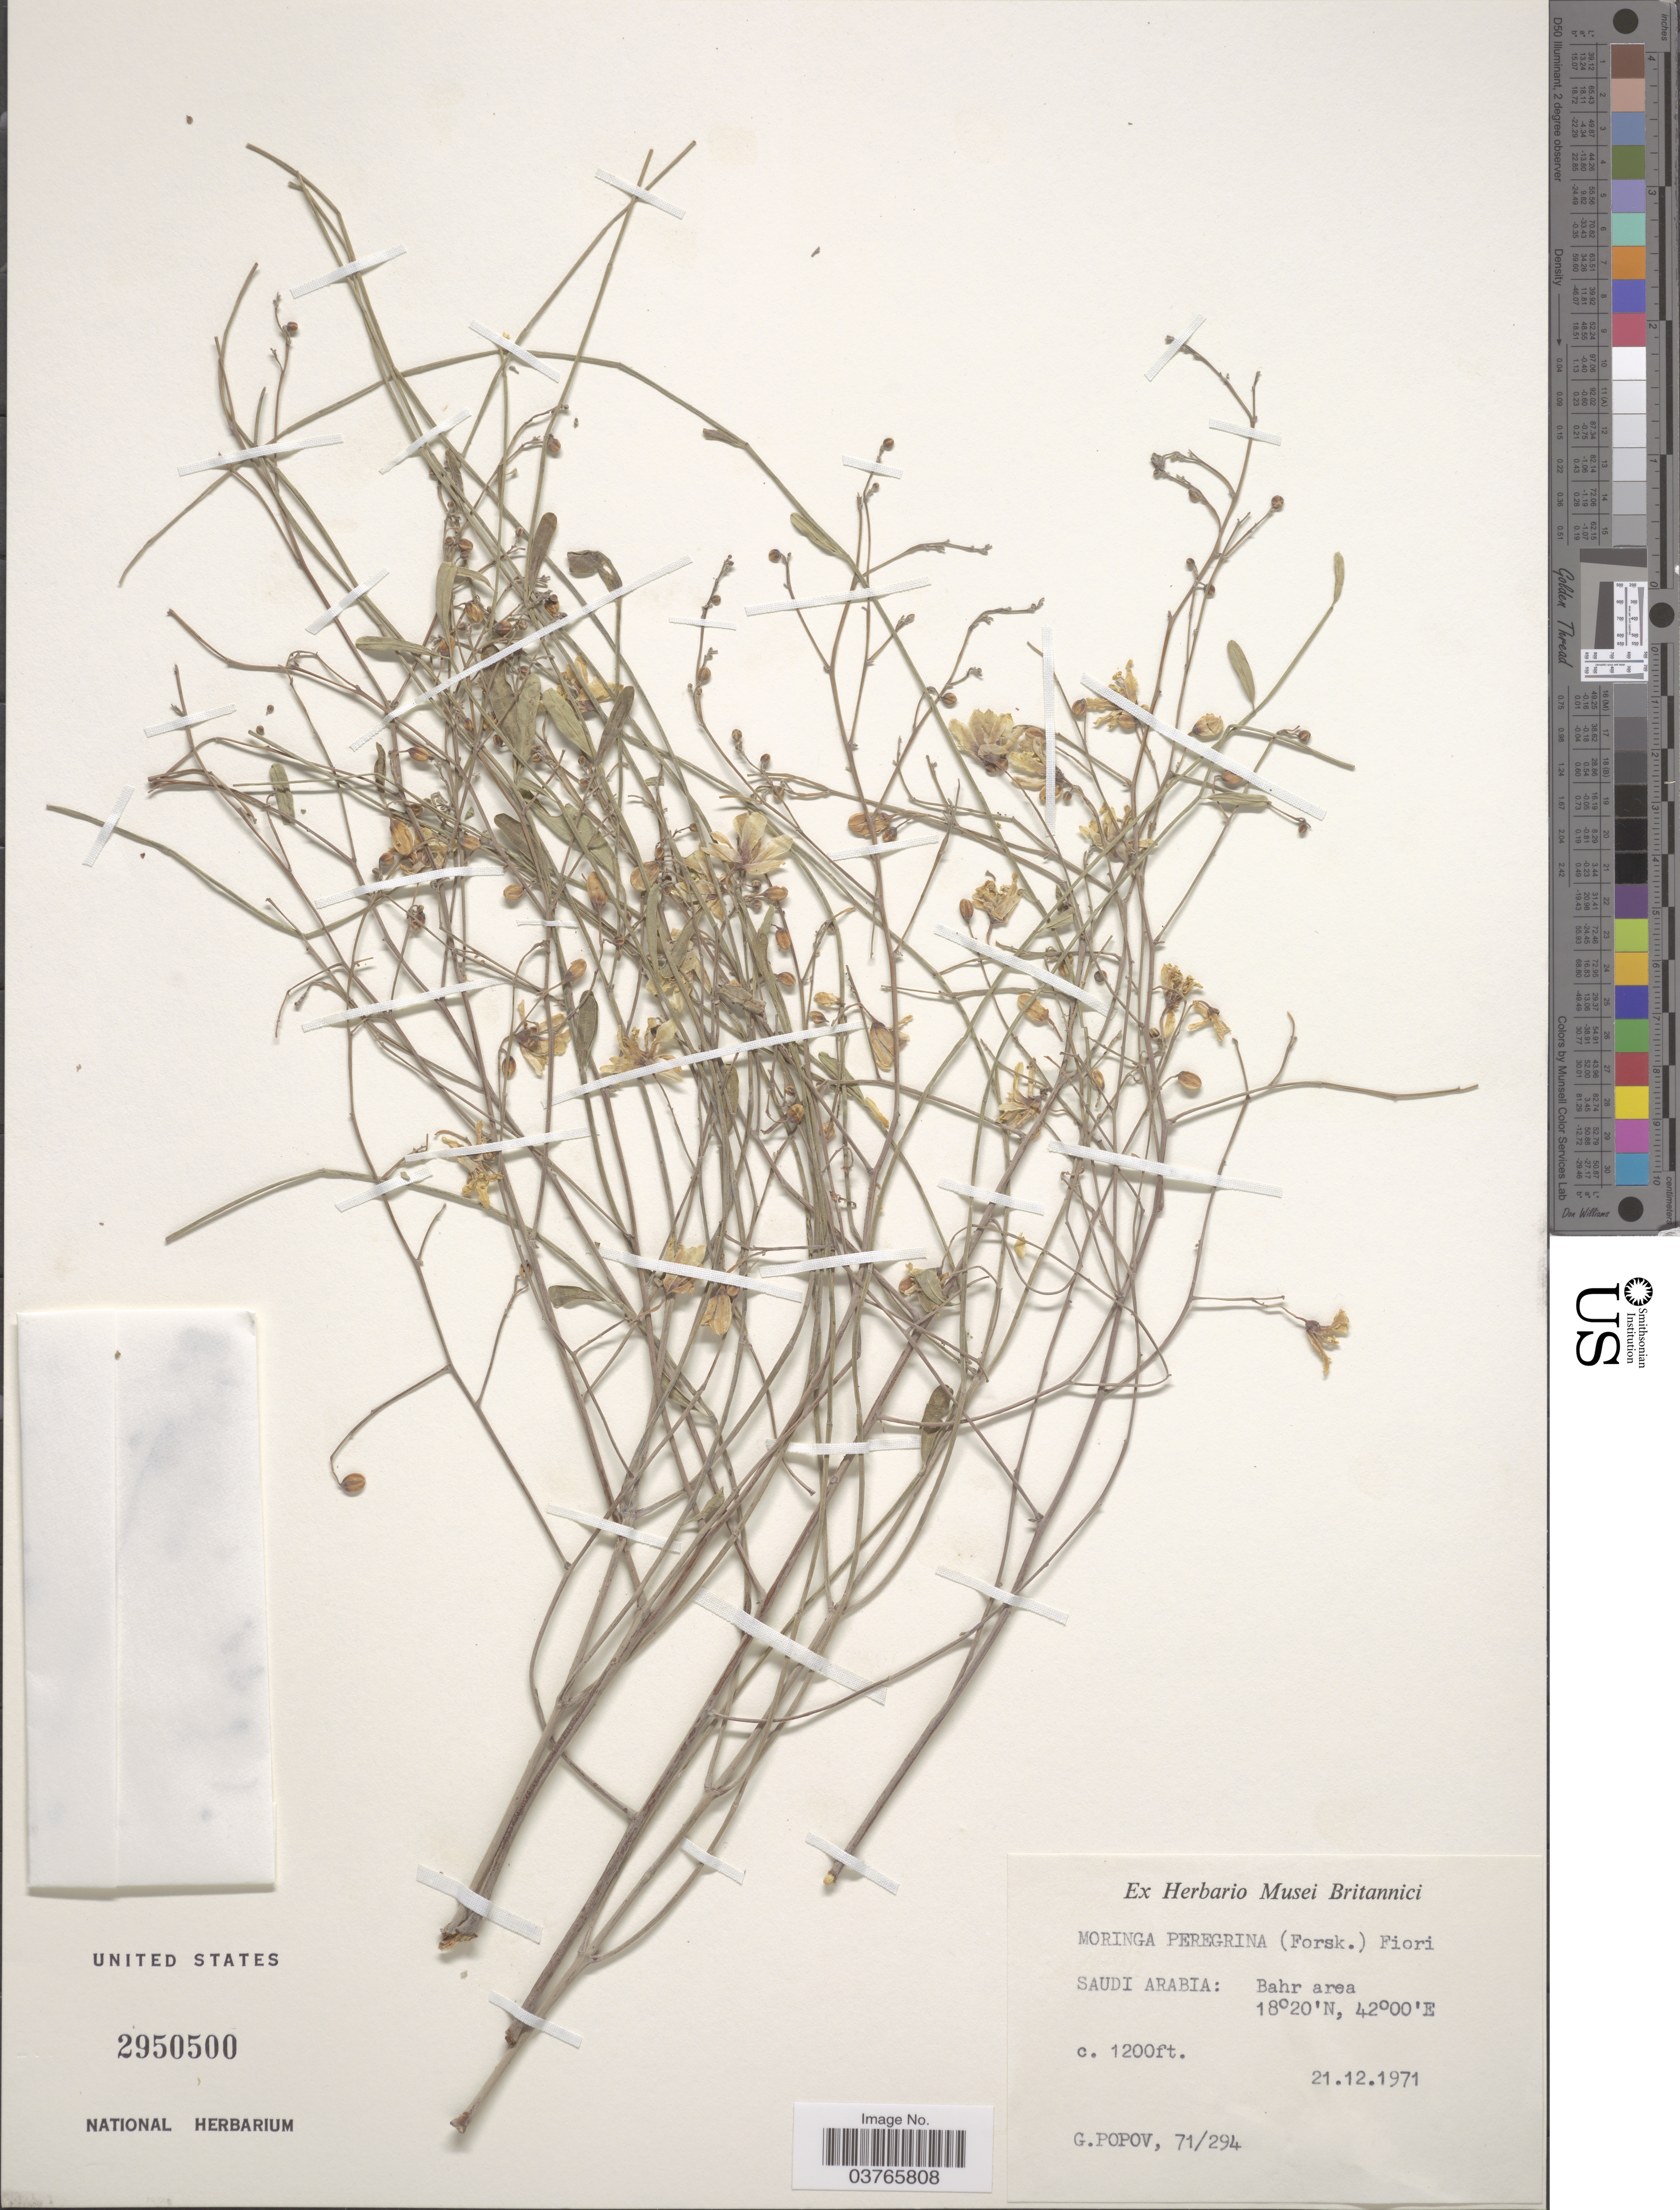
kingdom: Plantae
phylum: Tracheophyta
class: Magnoliopsida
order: Brassicales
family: Moringaceae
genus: Moringa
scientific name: Moringa peregrina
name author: (Forssk.) Fiori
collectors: G. Popov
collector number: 71/294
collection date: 1971-12-21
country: Saudi Arabia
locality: Bahr area.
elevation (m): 366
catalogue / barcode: US 2950500